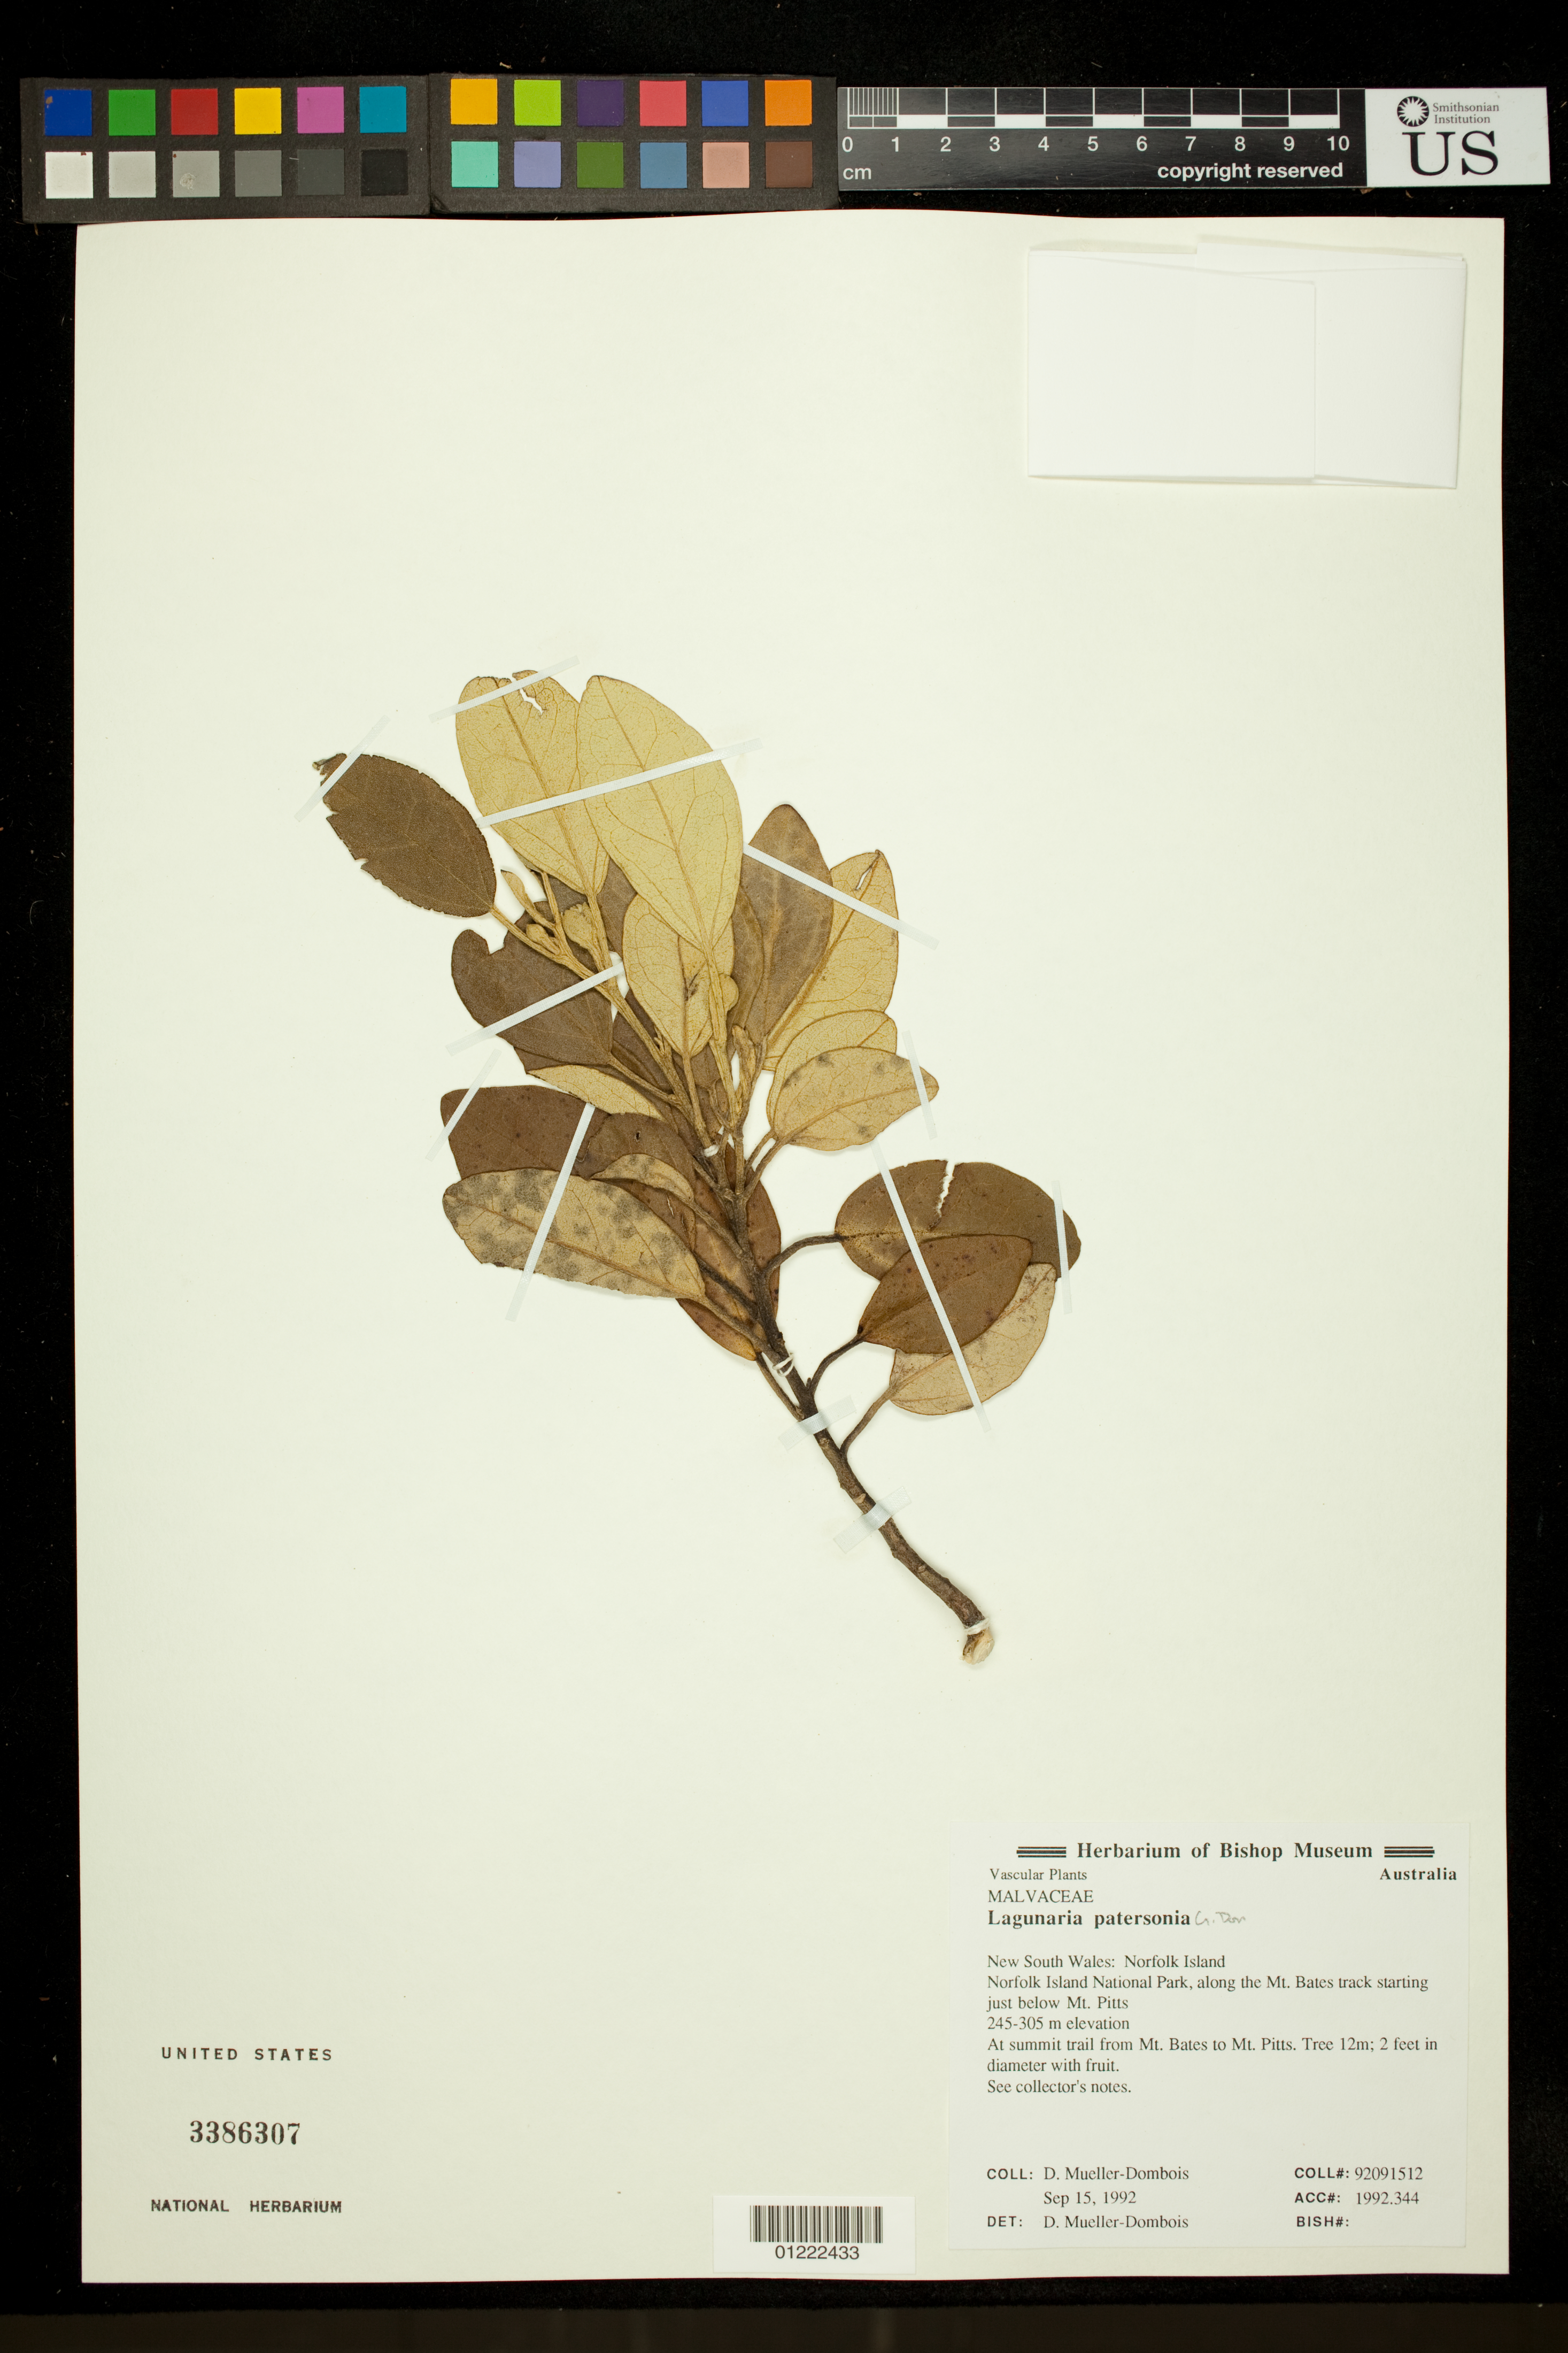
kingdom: Plantae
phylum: Tracheophyta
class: Magnoliopsida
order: Malvales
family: Malvaceae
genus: Lagunaria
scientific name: Lagunaria patersonia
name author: (Andrews) G. Don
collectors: D. Mueller-Dombois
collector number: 92091512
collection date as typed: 9/15/1992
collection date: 1992-09-15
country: Australia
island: Norfolk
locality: Norfolk Island, Norfolk Island National Park along the Mt Bates track starting just below Mt. Pitts. At summit trail from Mt. Bates to Mt. Pitts.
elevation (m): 245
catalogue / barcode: US 3386307